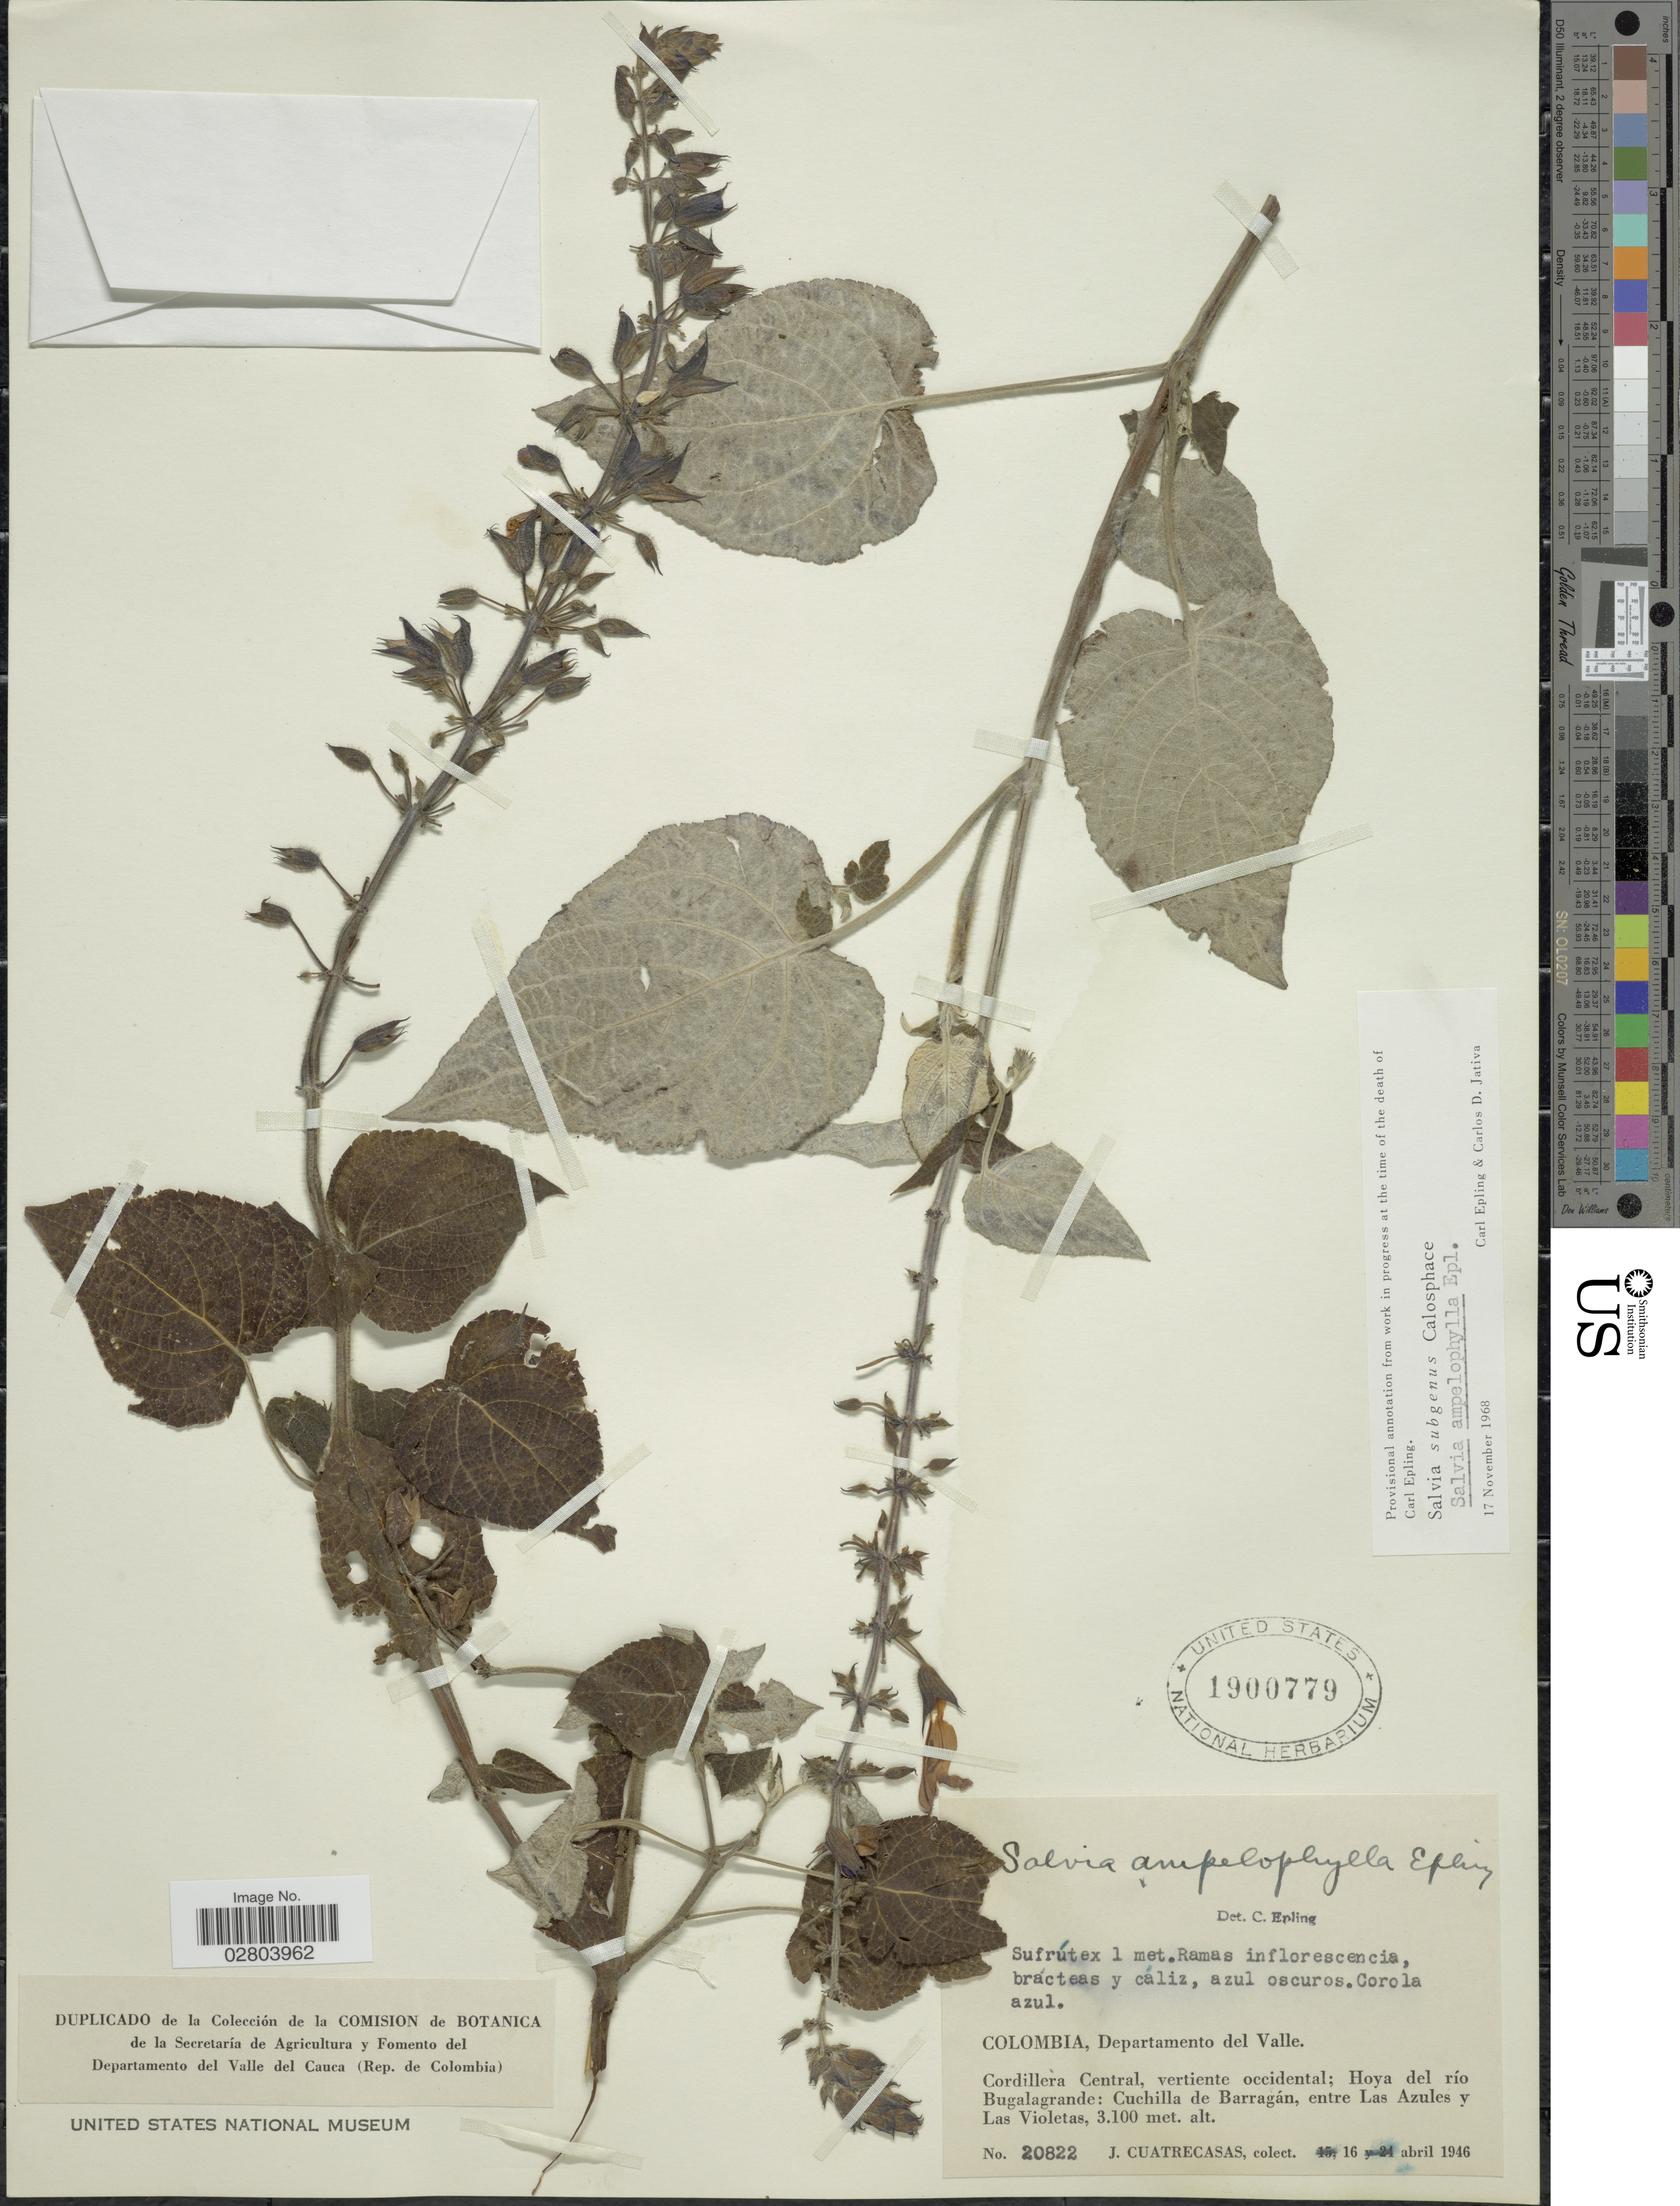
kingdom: Plantae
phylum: Tracheophyta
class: Magnoliopsida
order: Lamiales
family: Lamiaceae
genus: Salvia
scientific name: Salvia amethystina subsp. ampelophylla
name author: (Epling) J.R.I. Wood & Harley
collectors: J. Cuatrecasas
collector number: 20822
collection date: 1946-04-16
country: Colombia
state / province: Valle del Cauca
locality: Departamento del Valle. Cordillera Central, vertiente occidental; Hoya del río Bugalagrande: Cuchilla de Barragán, entre Las Azules y Las Violetas.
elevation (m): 3100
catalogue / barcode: US 1900779